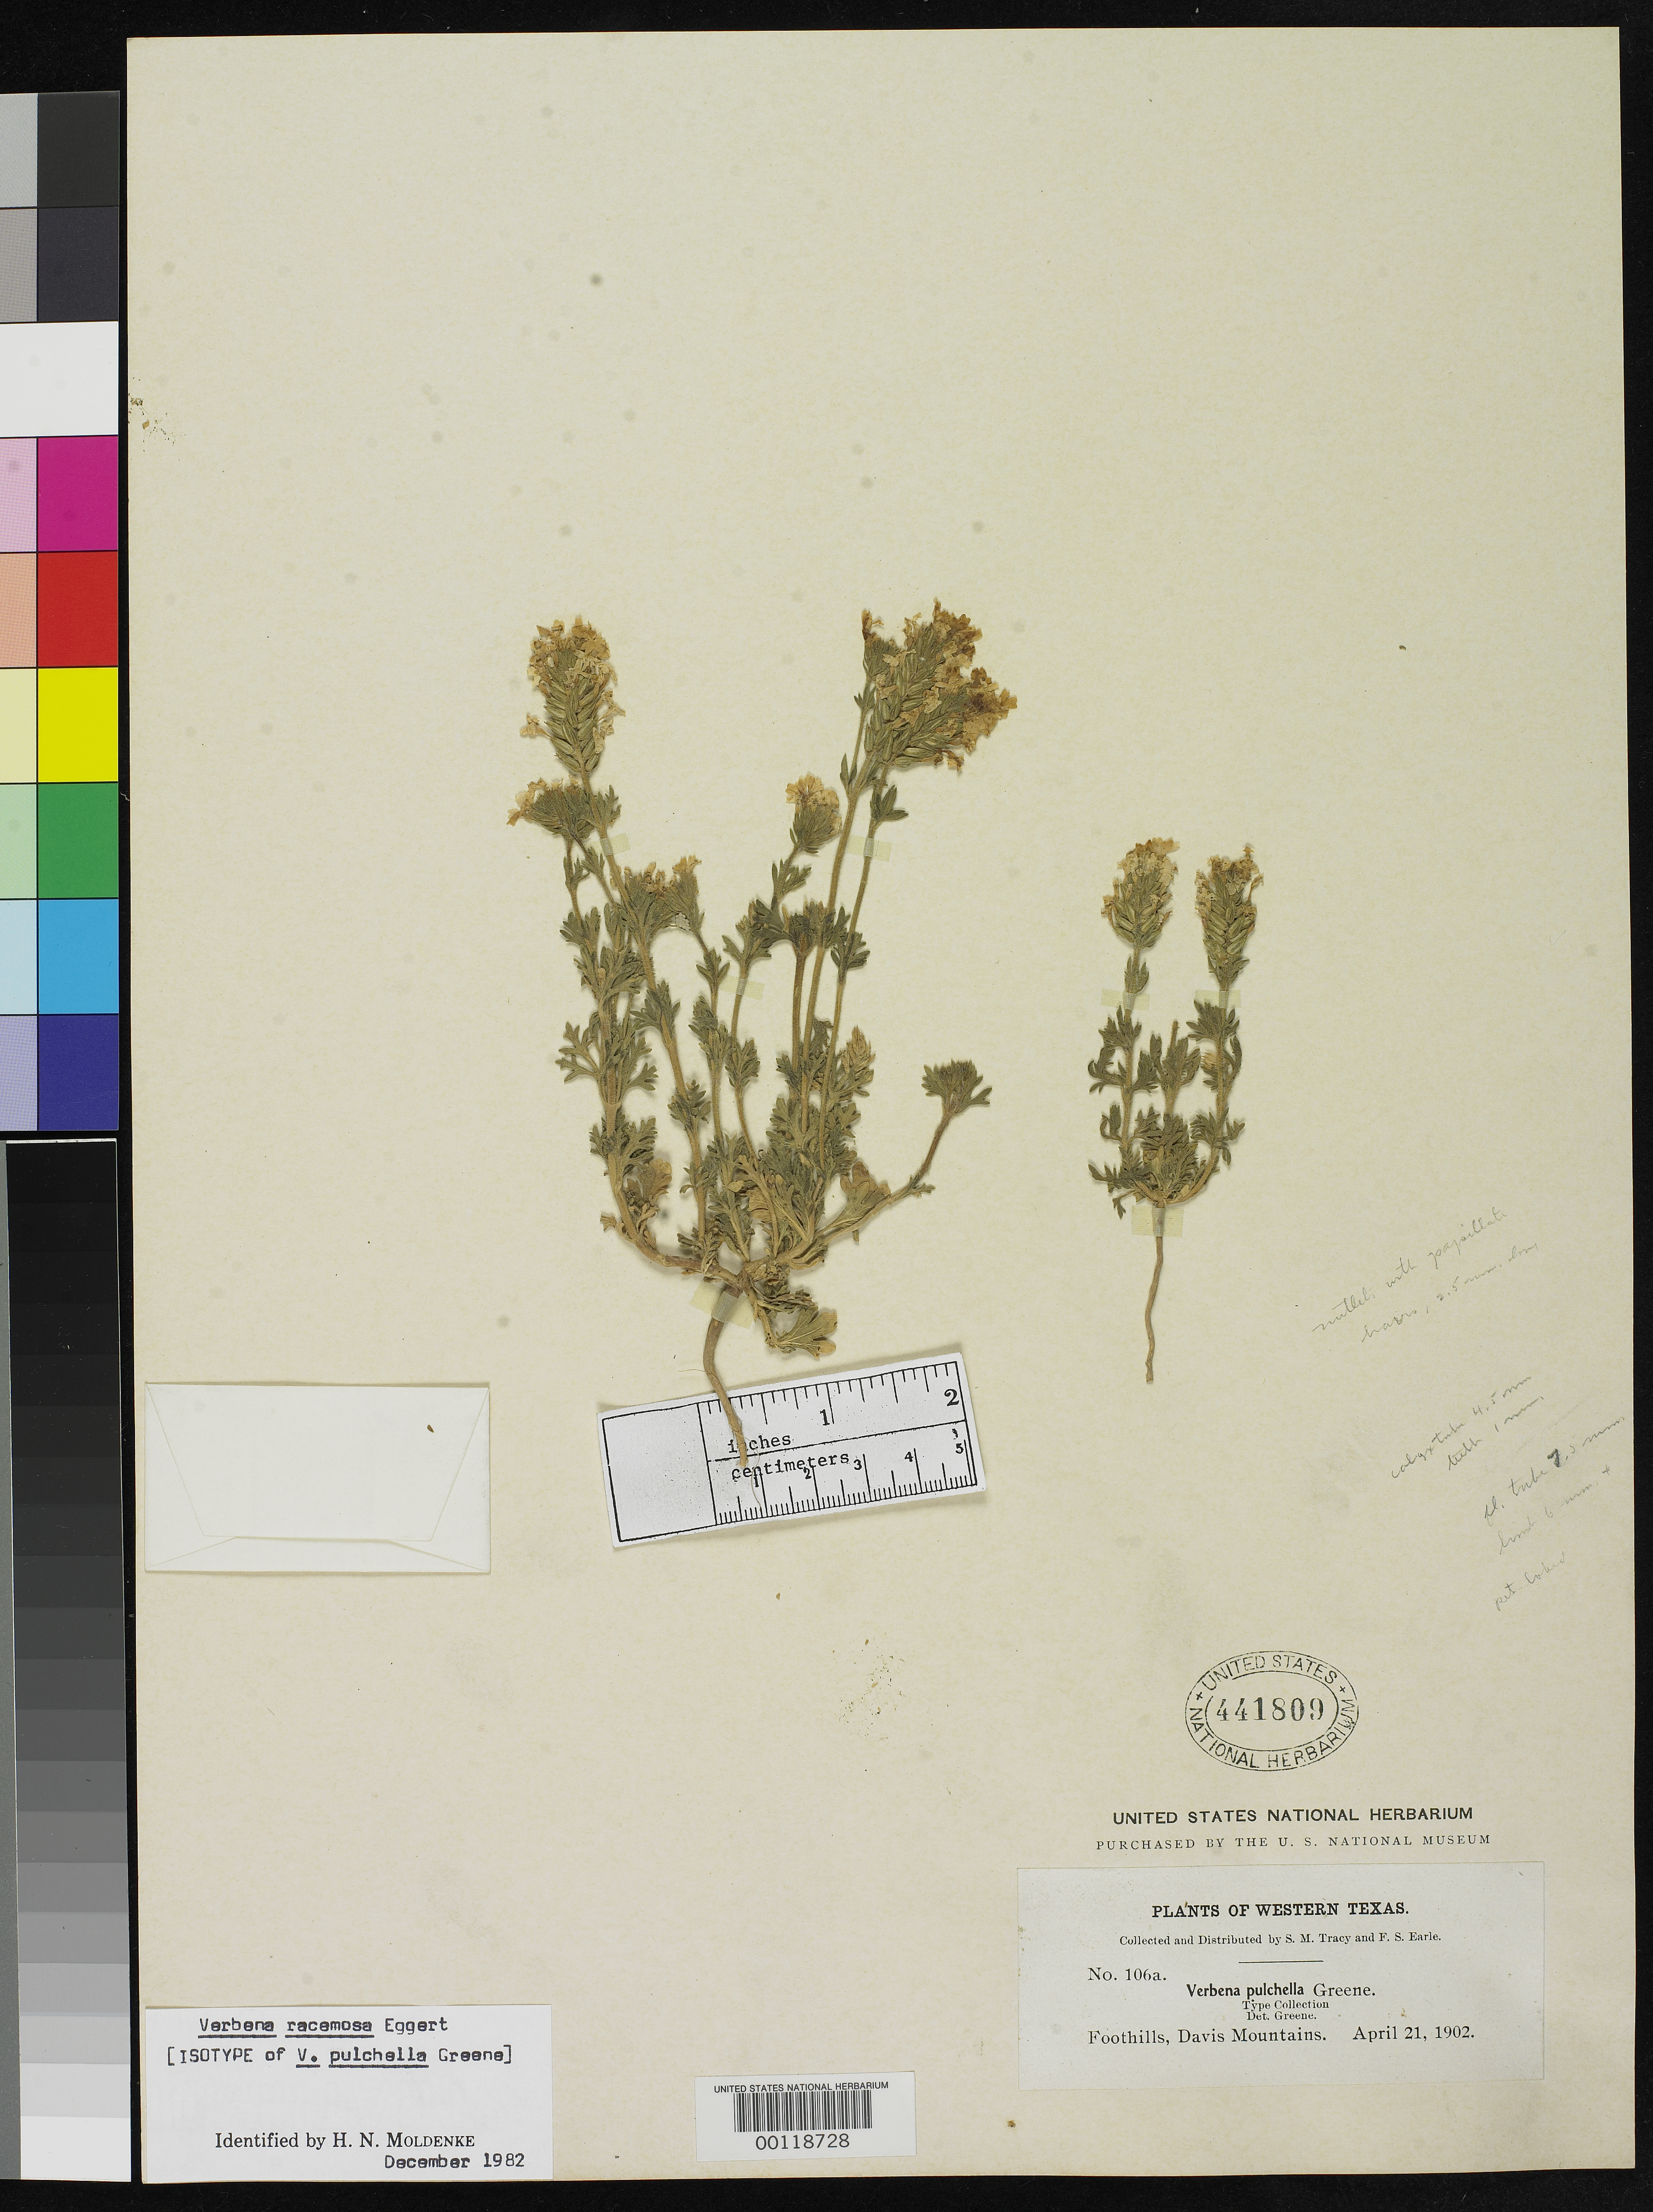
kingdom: Plantae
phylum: Tracheophyta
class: Magnoliopsida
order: Lamiales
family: Verbenaceae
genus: Verbena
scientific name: Verbena pulchella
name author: Greene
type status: Type Collection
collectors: S. M. Tracy & F. S. Earle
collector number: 106 a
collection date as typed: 21 Apr 1902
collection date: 1902-04-21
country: United States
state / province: Texas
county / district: Jeff Davis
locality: Foothills of Davis Mountains.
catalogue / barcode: US 441809